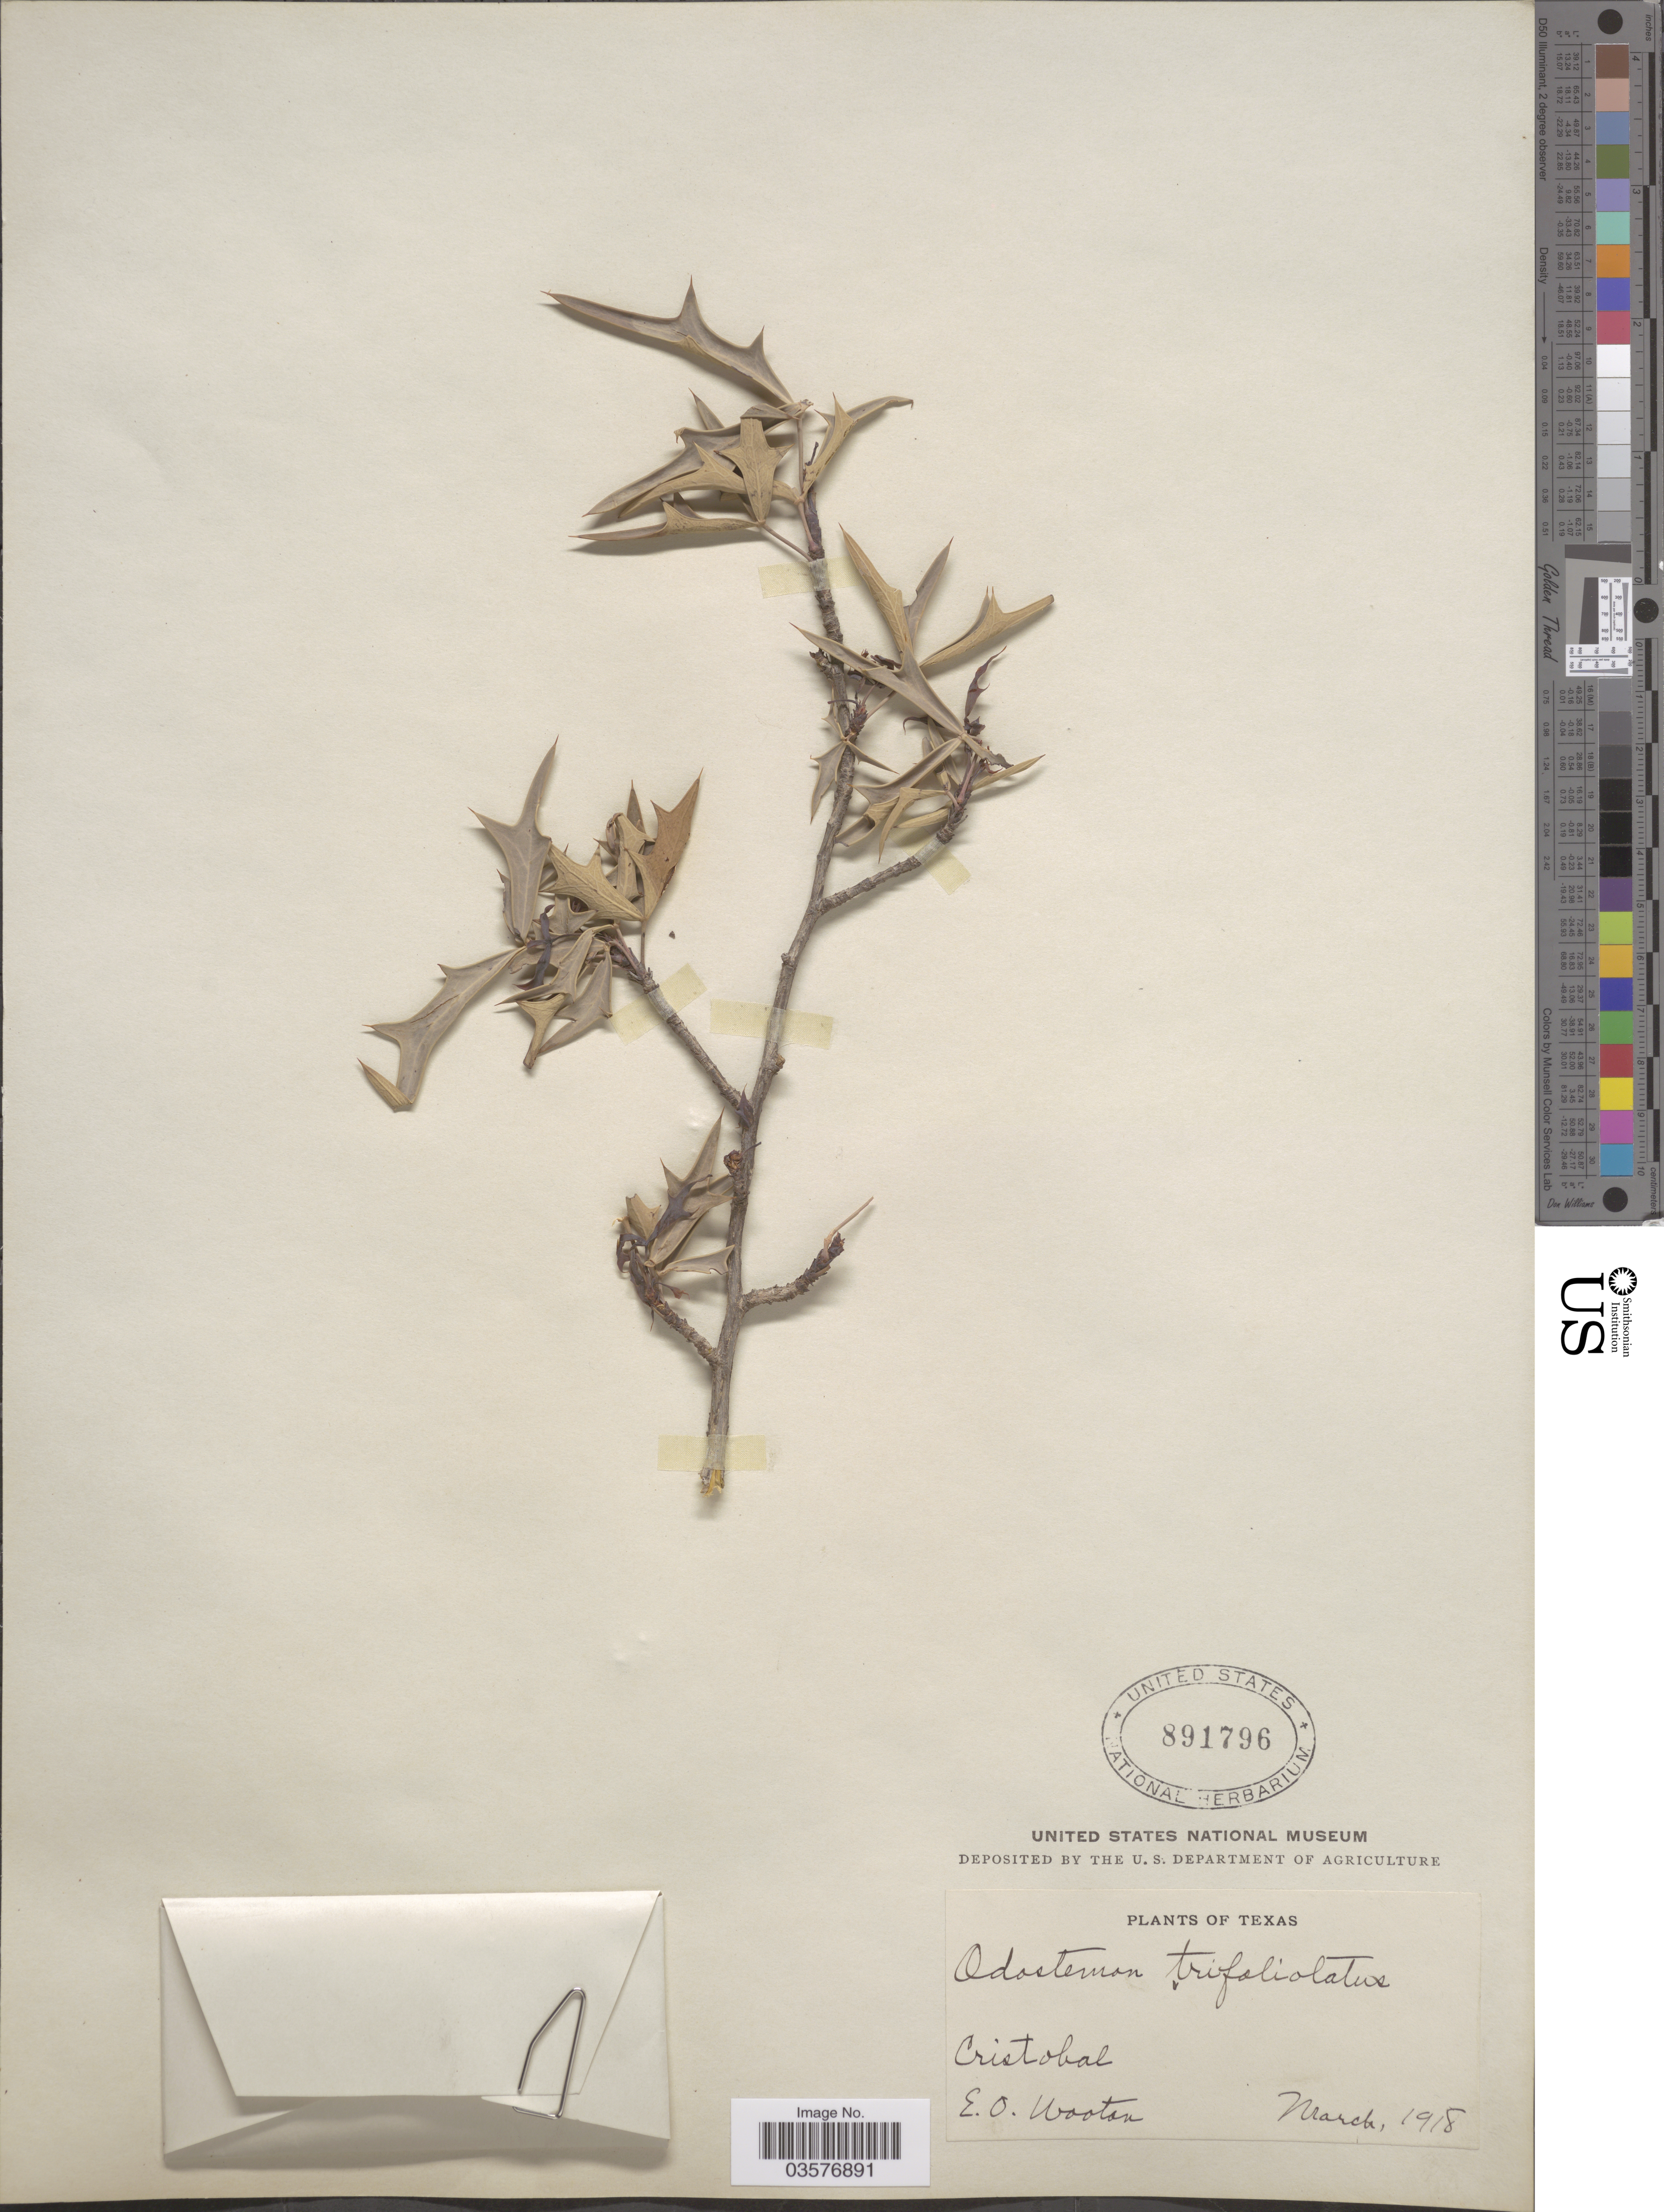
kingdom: Plantae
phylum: Tracheophyta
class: Magnoliopsida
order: Ranunculales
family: Berberidaceae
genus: Mahonia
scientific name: Mahonia trifoliolata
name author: (Monic.) Fedde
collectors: E. O. Wooton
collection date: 1918-03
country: United States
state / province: Texas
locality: Cristobal.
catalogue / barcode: US 891796